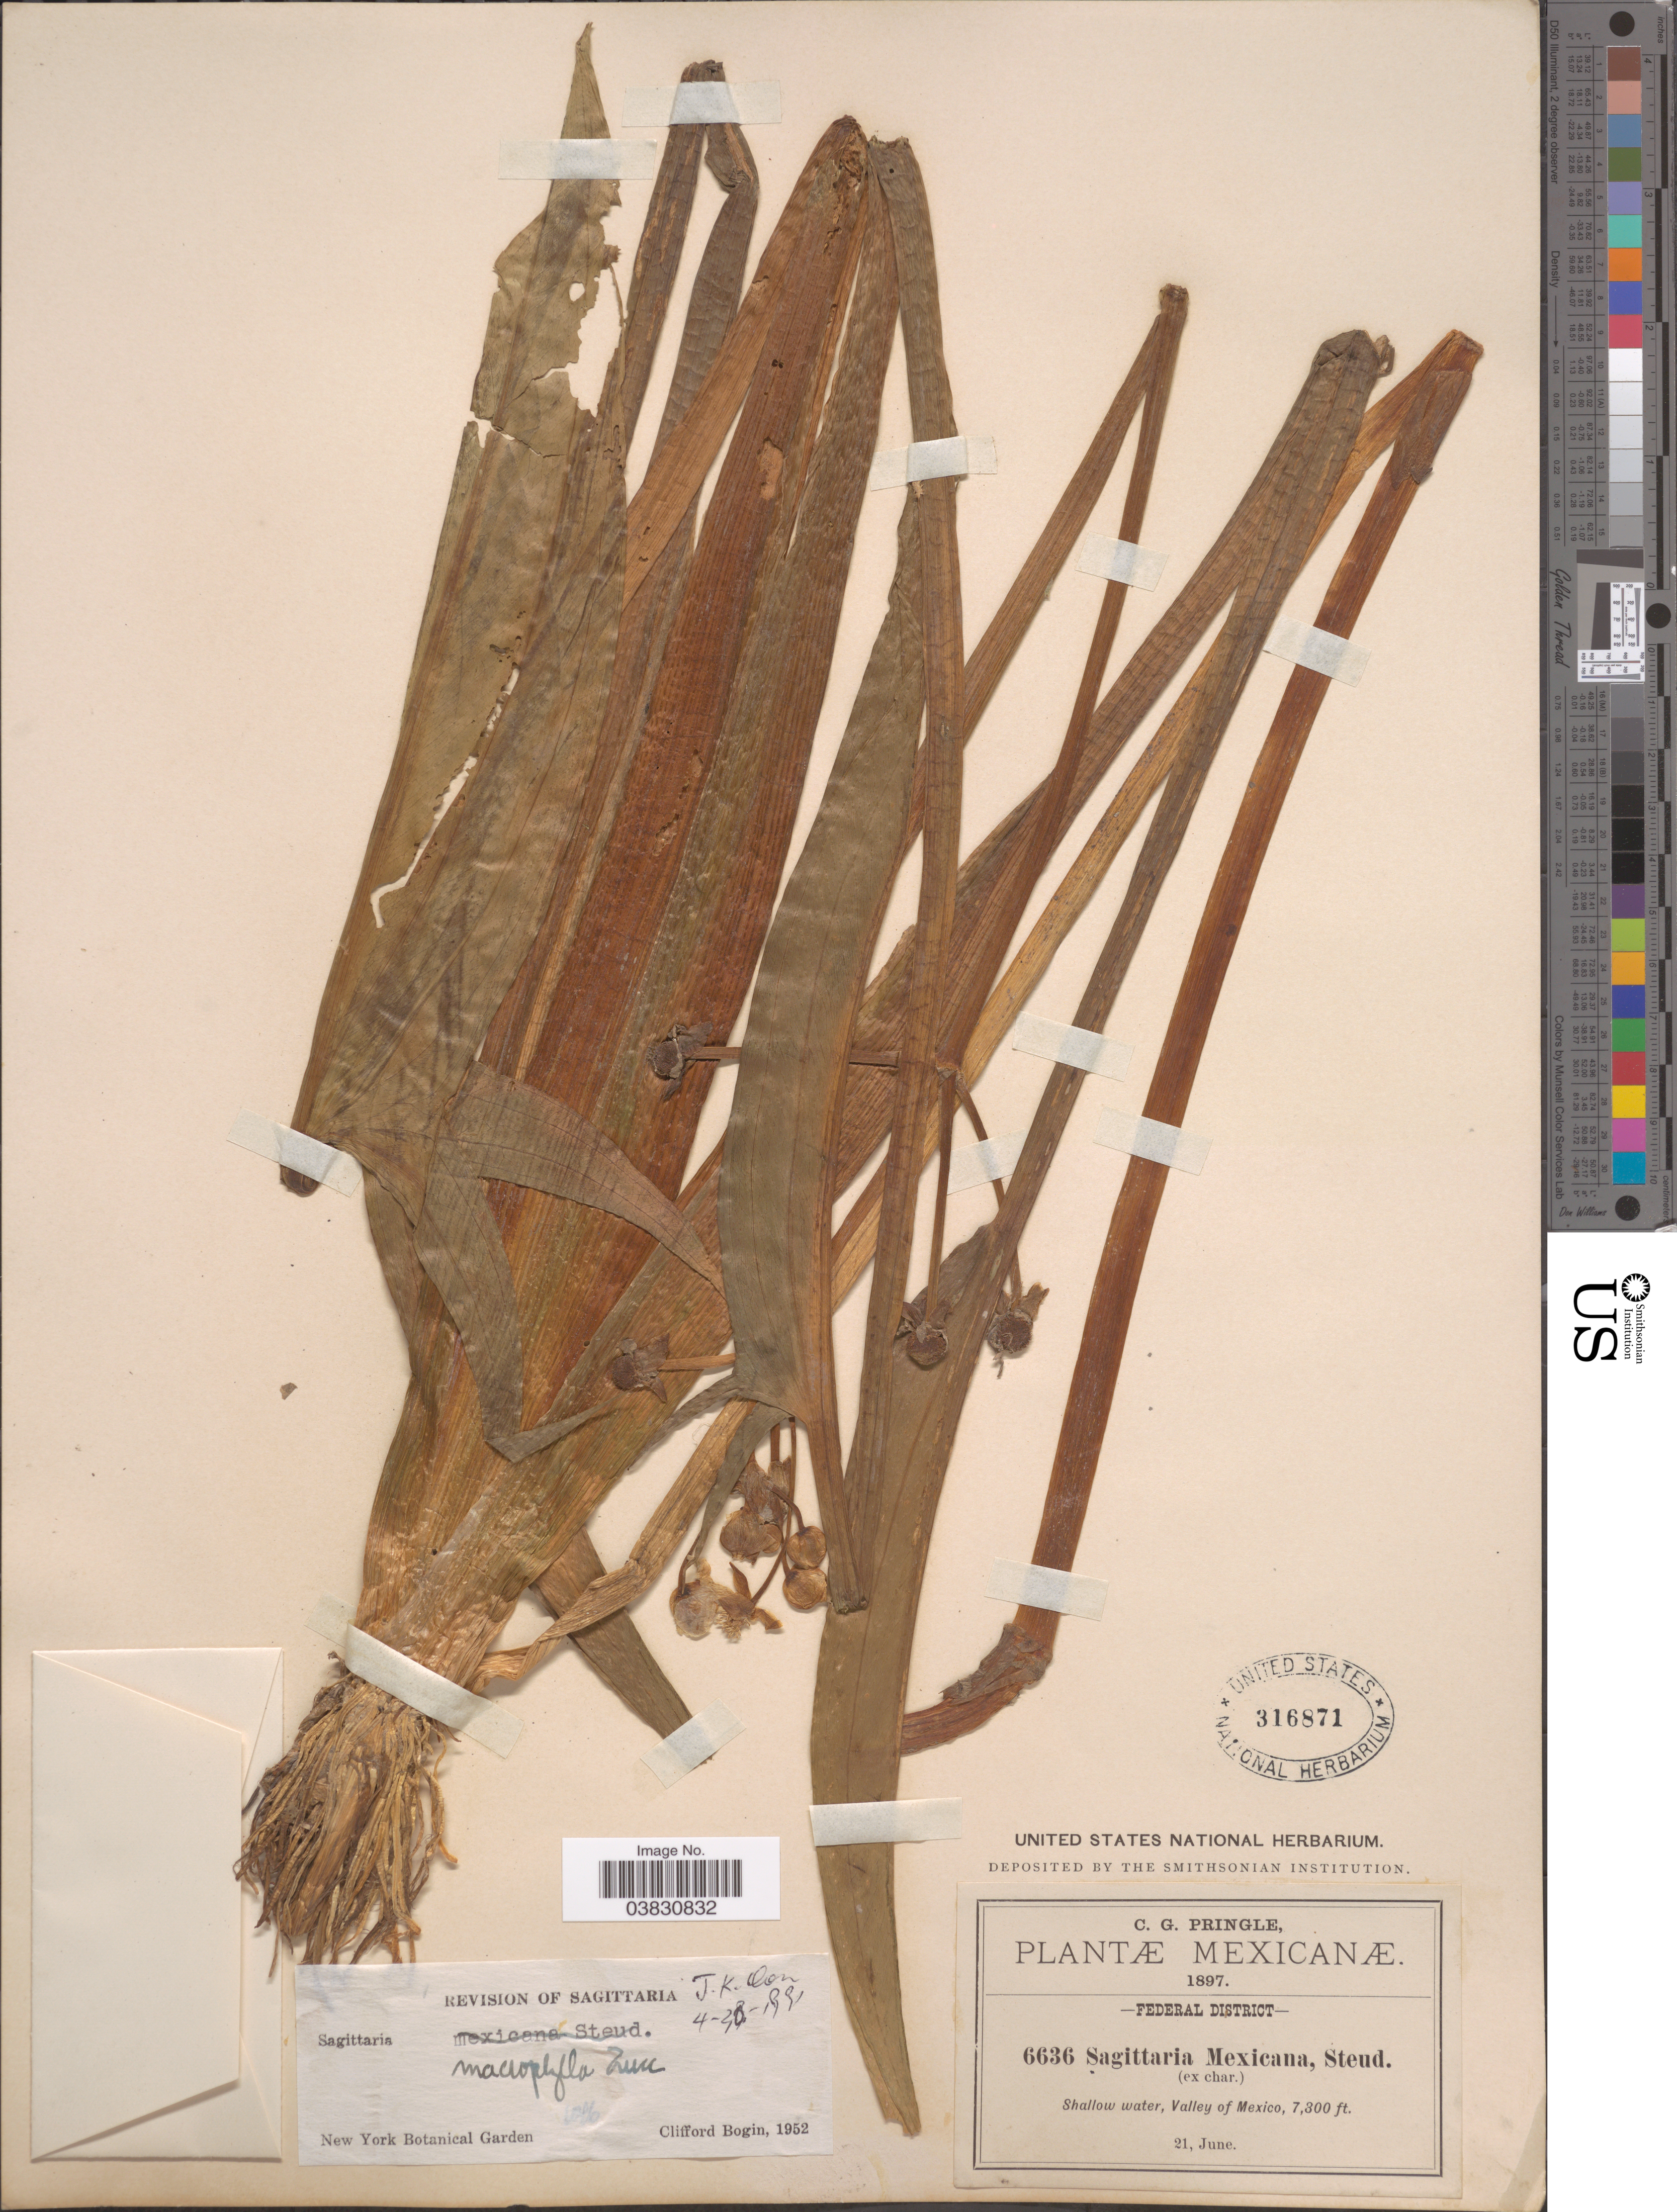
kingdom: Plantae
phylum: Tracheophyta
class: Liliopsida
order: Alismatales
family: Alismataceae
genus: Sagittaria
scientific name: Sagittaria macrophylla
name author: Zucc.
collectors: C. G. Pringle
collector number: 6636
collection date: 1897-06-21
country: Mexico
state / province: Distrito Federal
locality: Federal District. Shallow water, Valley of Mexico.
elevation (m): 2225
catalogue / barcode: US 316871